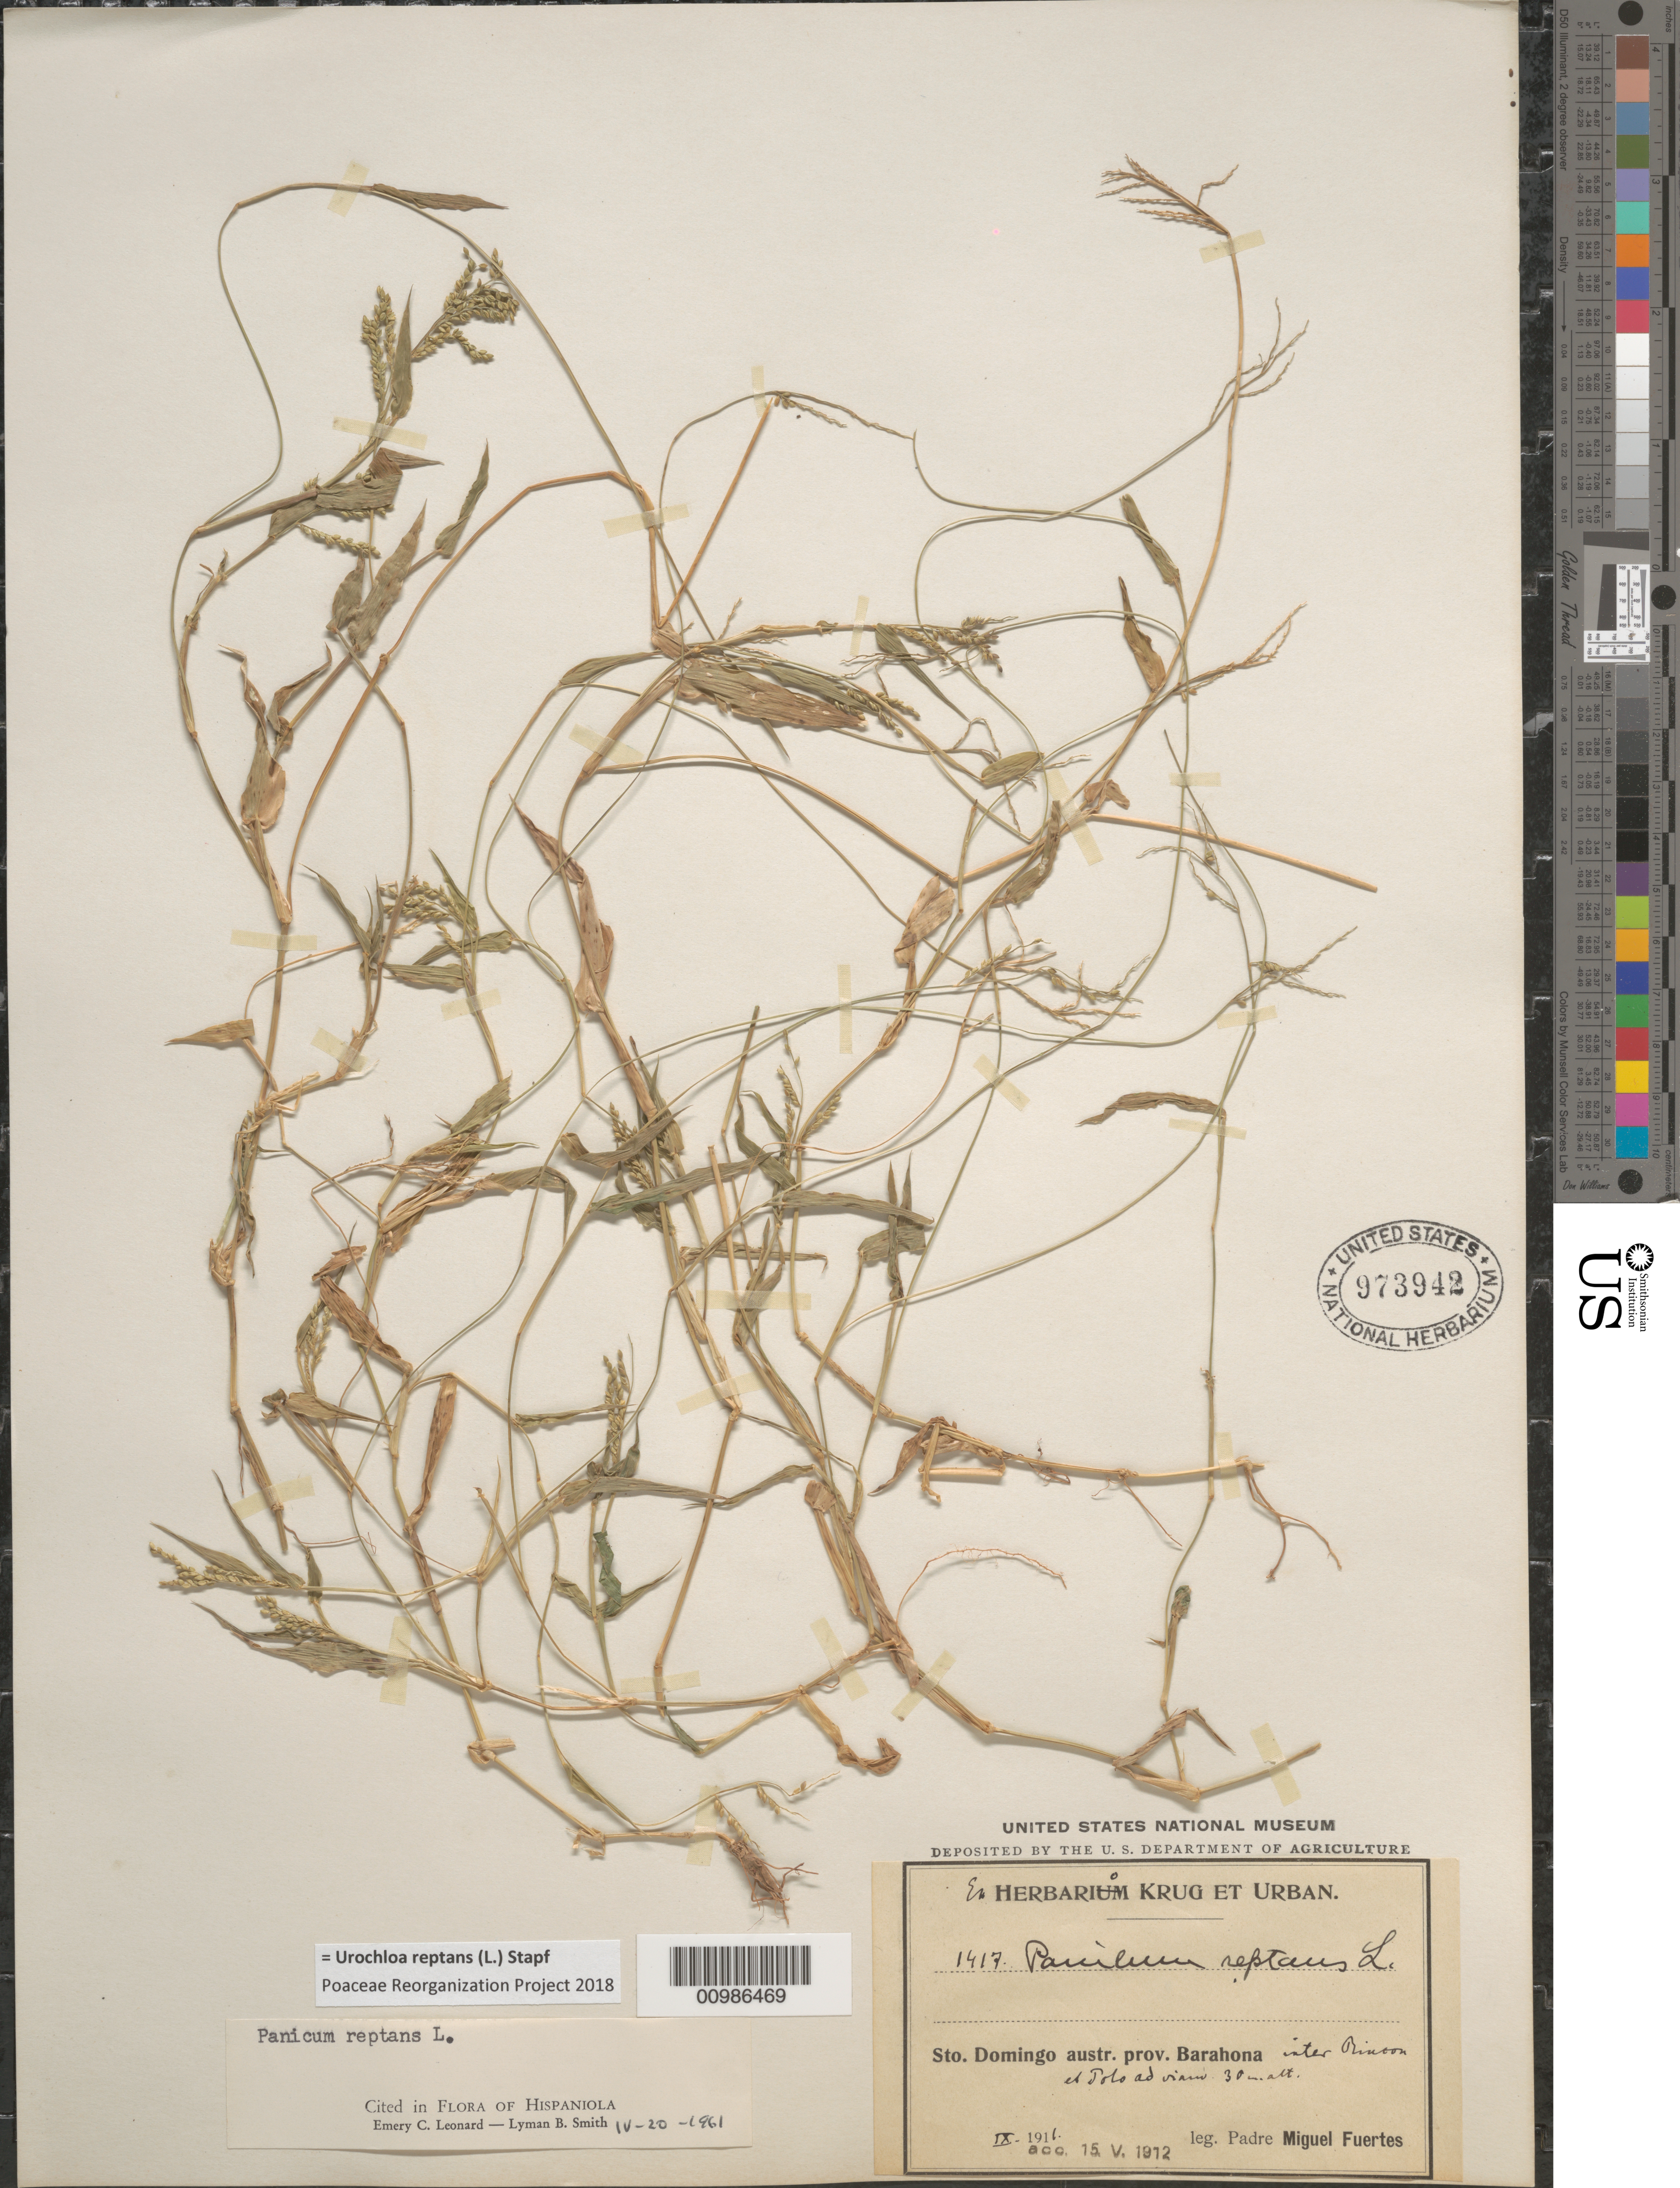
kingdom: Plantae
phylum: Tracheophyta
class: Liliopsida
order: Poales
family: Poaceae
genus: Brachiaria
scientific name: Brachiaria reptans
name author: (L.) C.E. Hubb. & C.A. Gardner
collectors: M. D. Fuertes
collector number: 1417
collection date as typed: Sep 1911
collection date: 1911-09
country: Dominican Republic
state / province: Barahona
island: Hispaniola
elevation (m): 30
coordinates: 0 N, 0 E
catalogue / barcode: US 973942